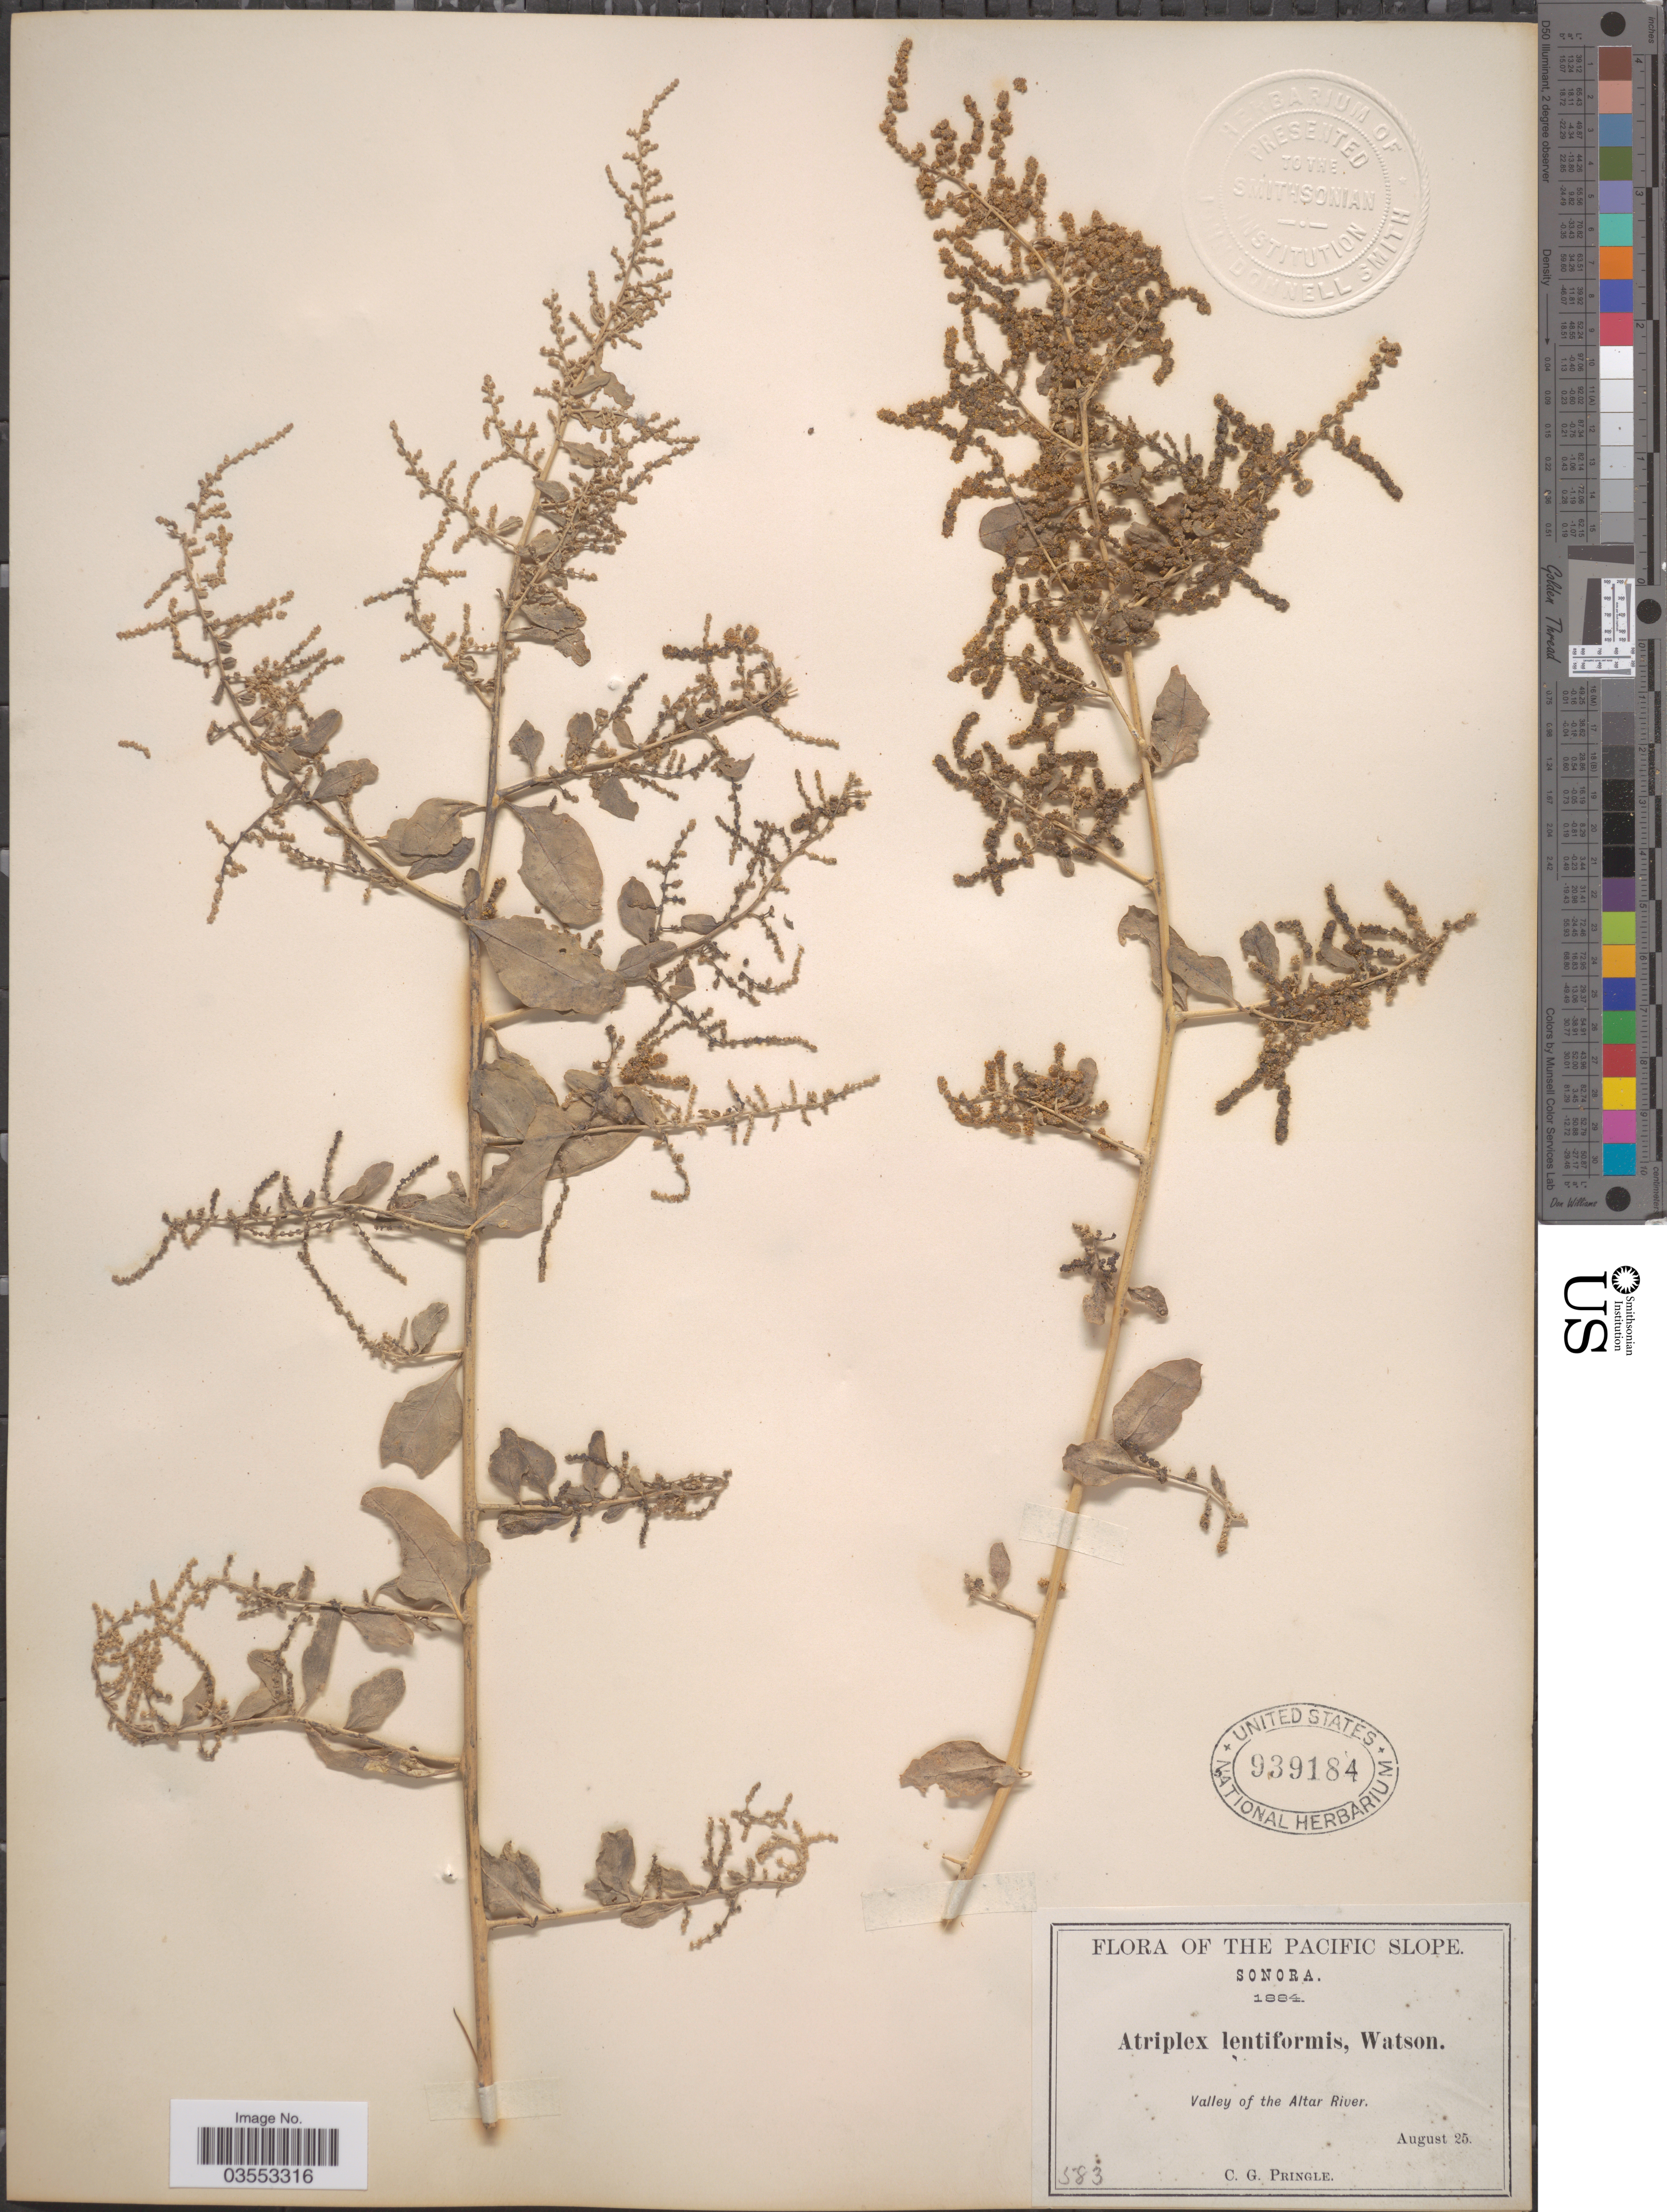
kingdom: Plantae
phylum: Tracheophyta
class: Magnoliopsida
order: Caryophyllales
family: Amaranthaceae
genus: Atriplex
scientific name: Atriplex lentiformis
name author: (Torr.) S. Watson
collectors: C. G. Pringle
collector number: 583*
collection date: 1884-08-25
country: Mexico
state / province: Sonora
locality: The Pacific Slope. Valley of the Altar River.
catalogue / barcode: US 939184